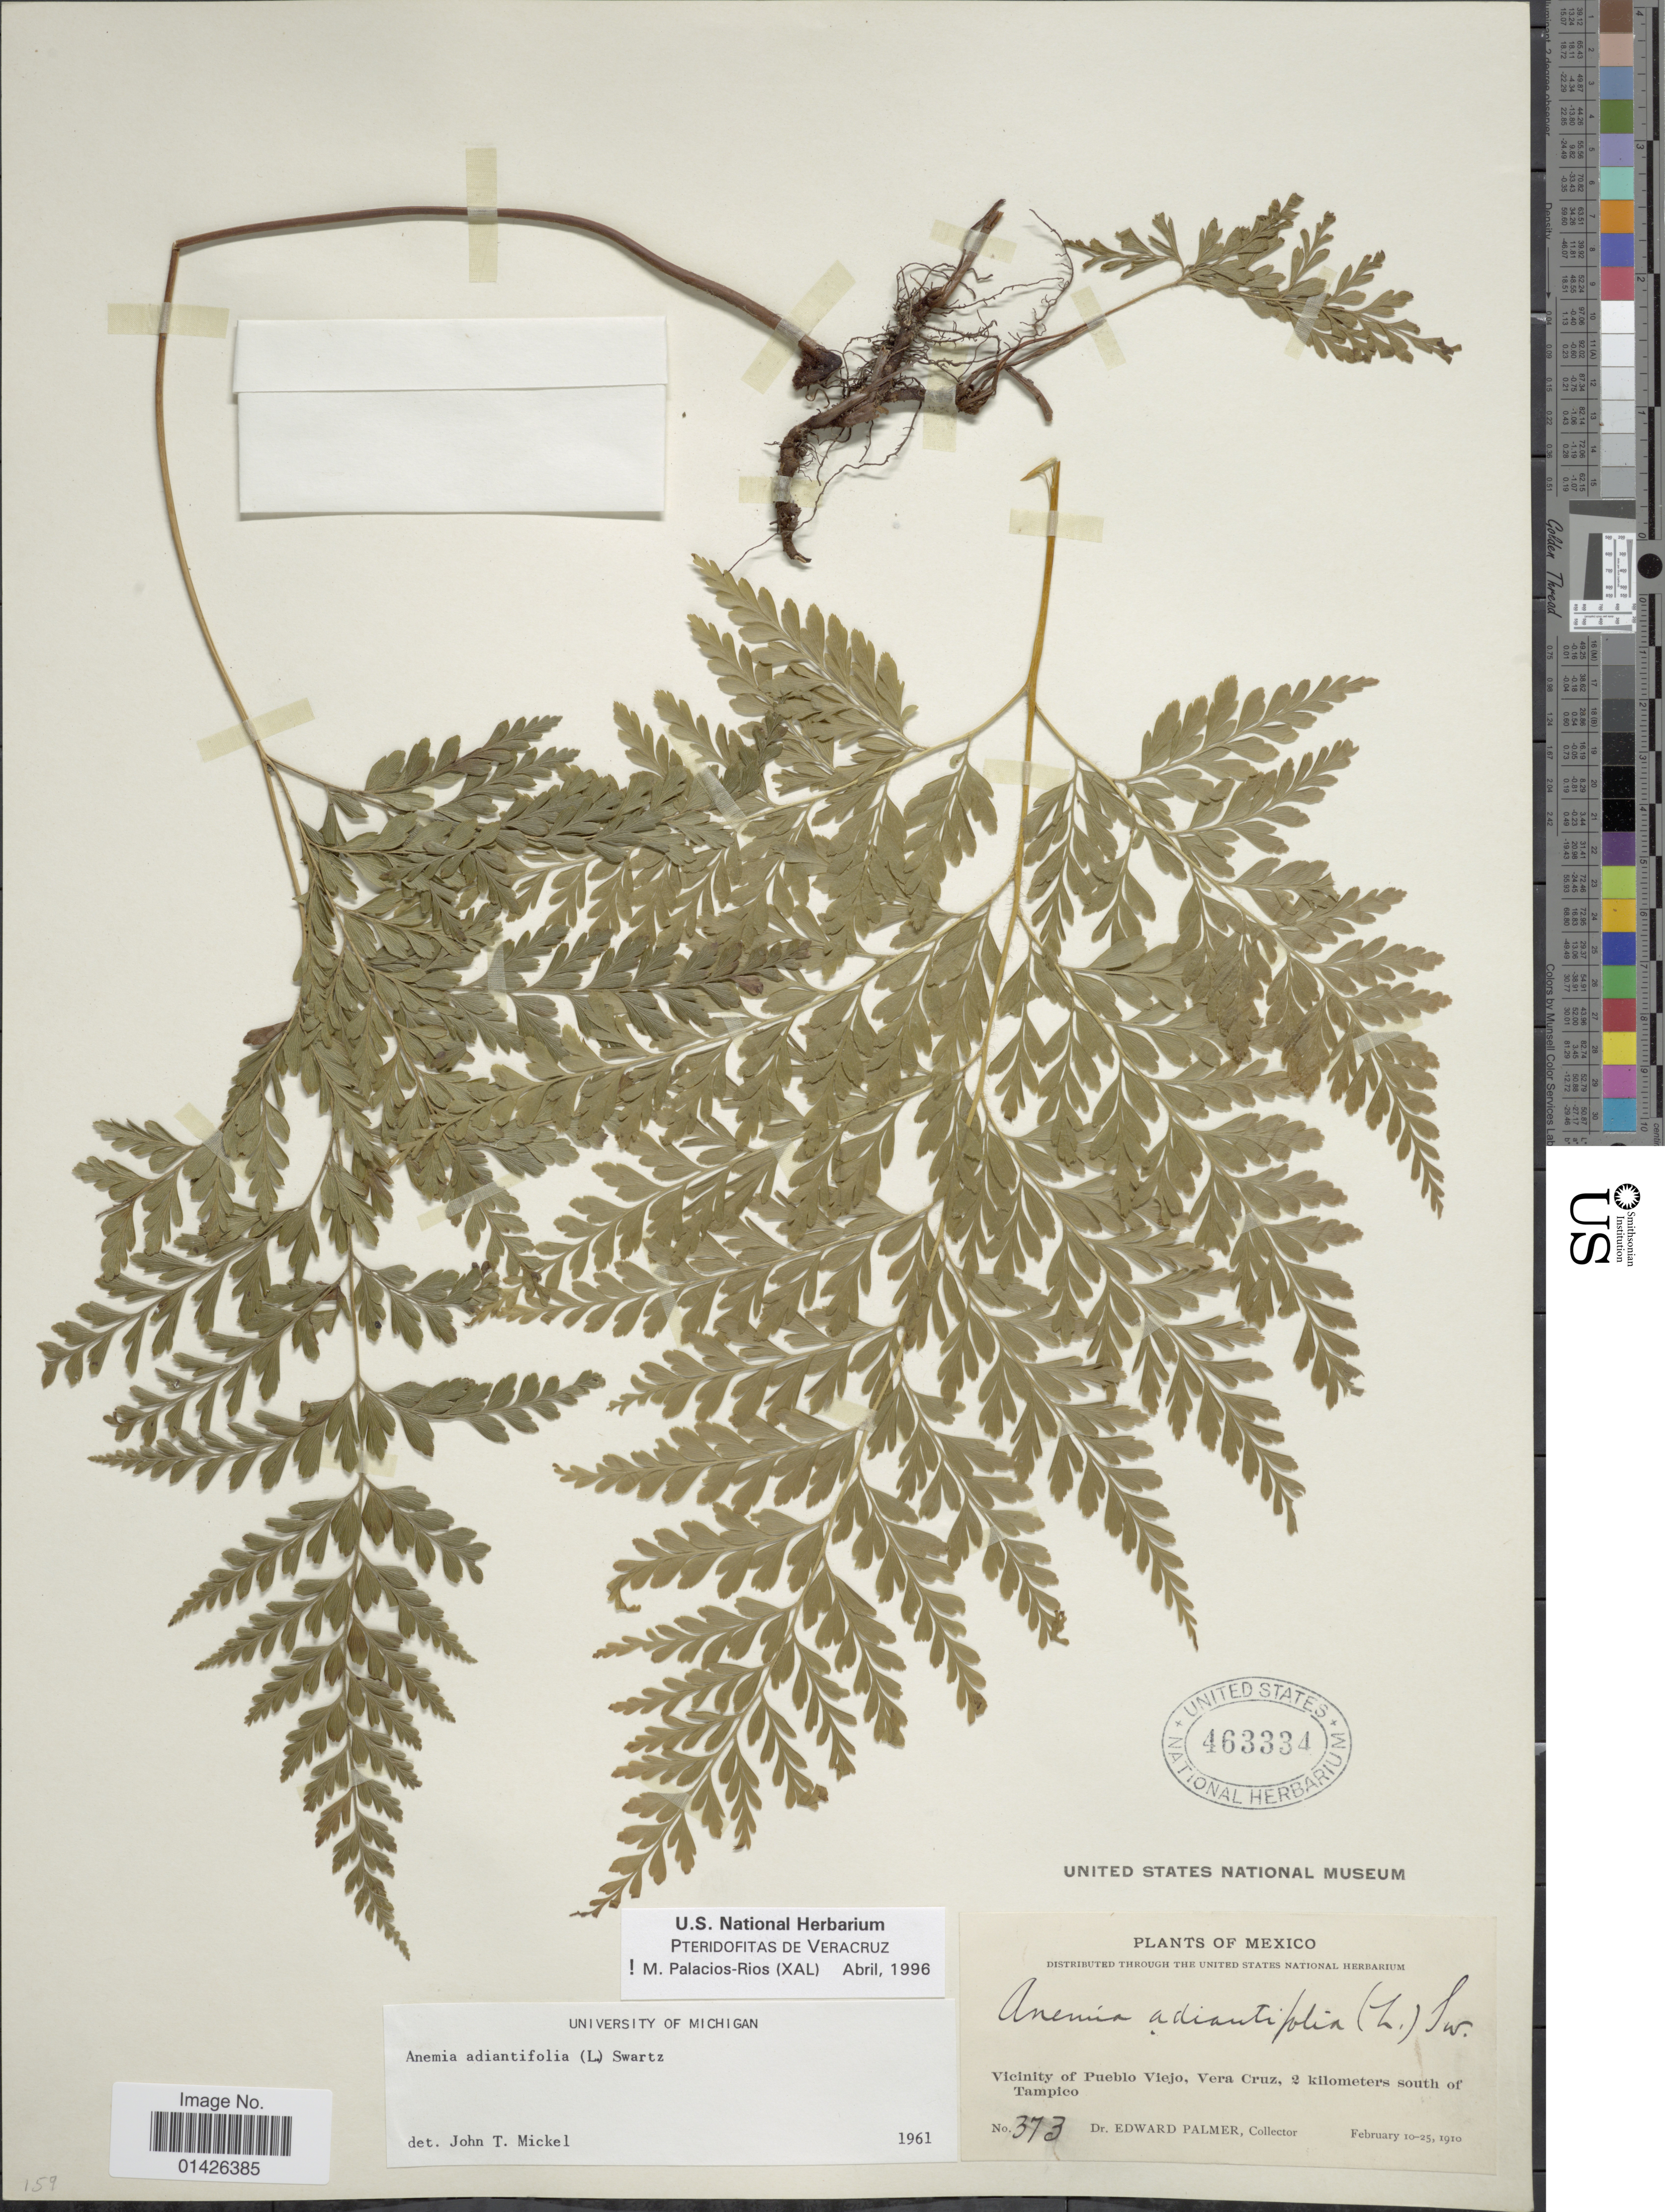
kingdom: Plantae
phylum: Tracheophyta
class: Polypodiopsida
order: Schizaeales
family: Anemiaceae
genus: Anemia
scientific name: Anemia adiantifolia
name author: (L.) Sw.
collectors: E. Palmer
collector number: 373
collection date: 1910-02-10/1910-02-25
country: Mexico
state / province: Veracruz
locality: Vicinity of Pueblo Viejo, 2 kilometers south of Tampico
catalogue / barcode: US 463334